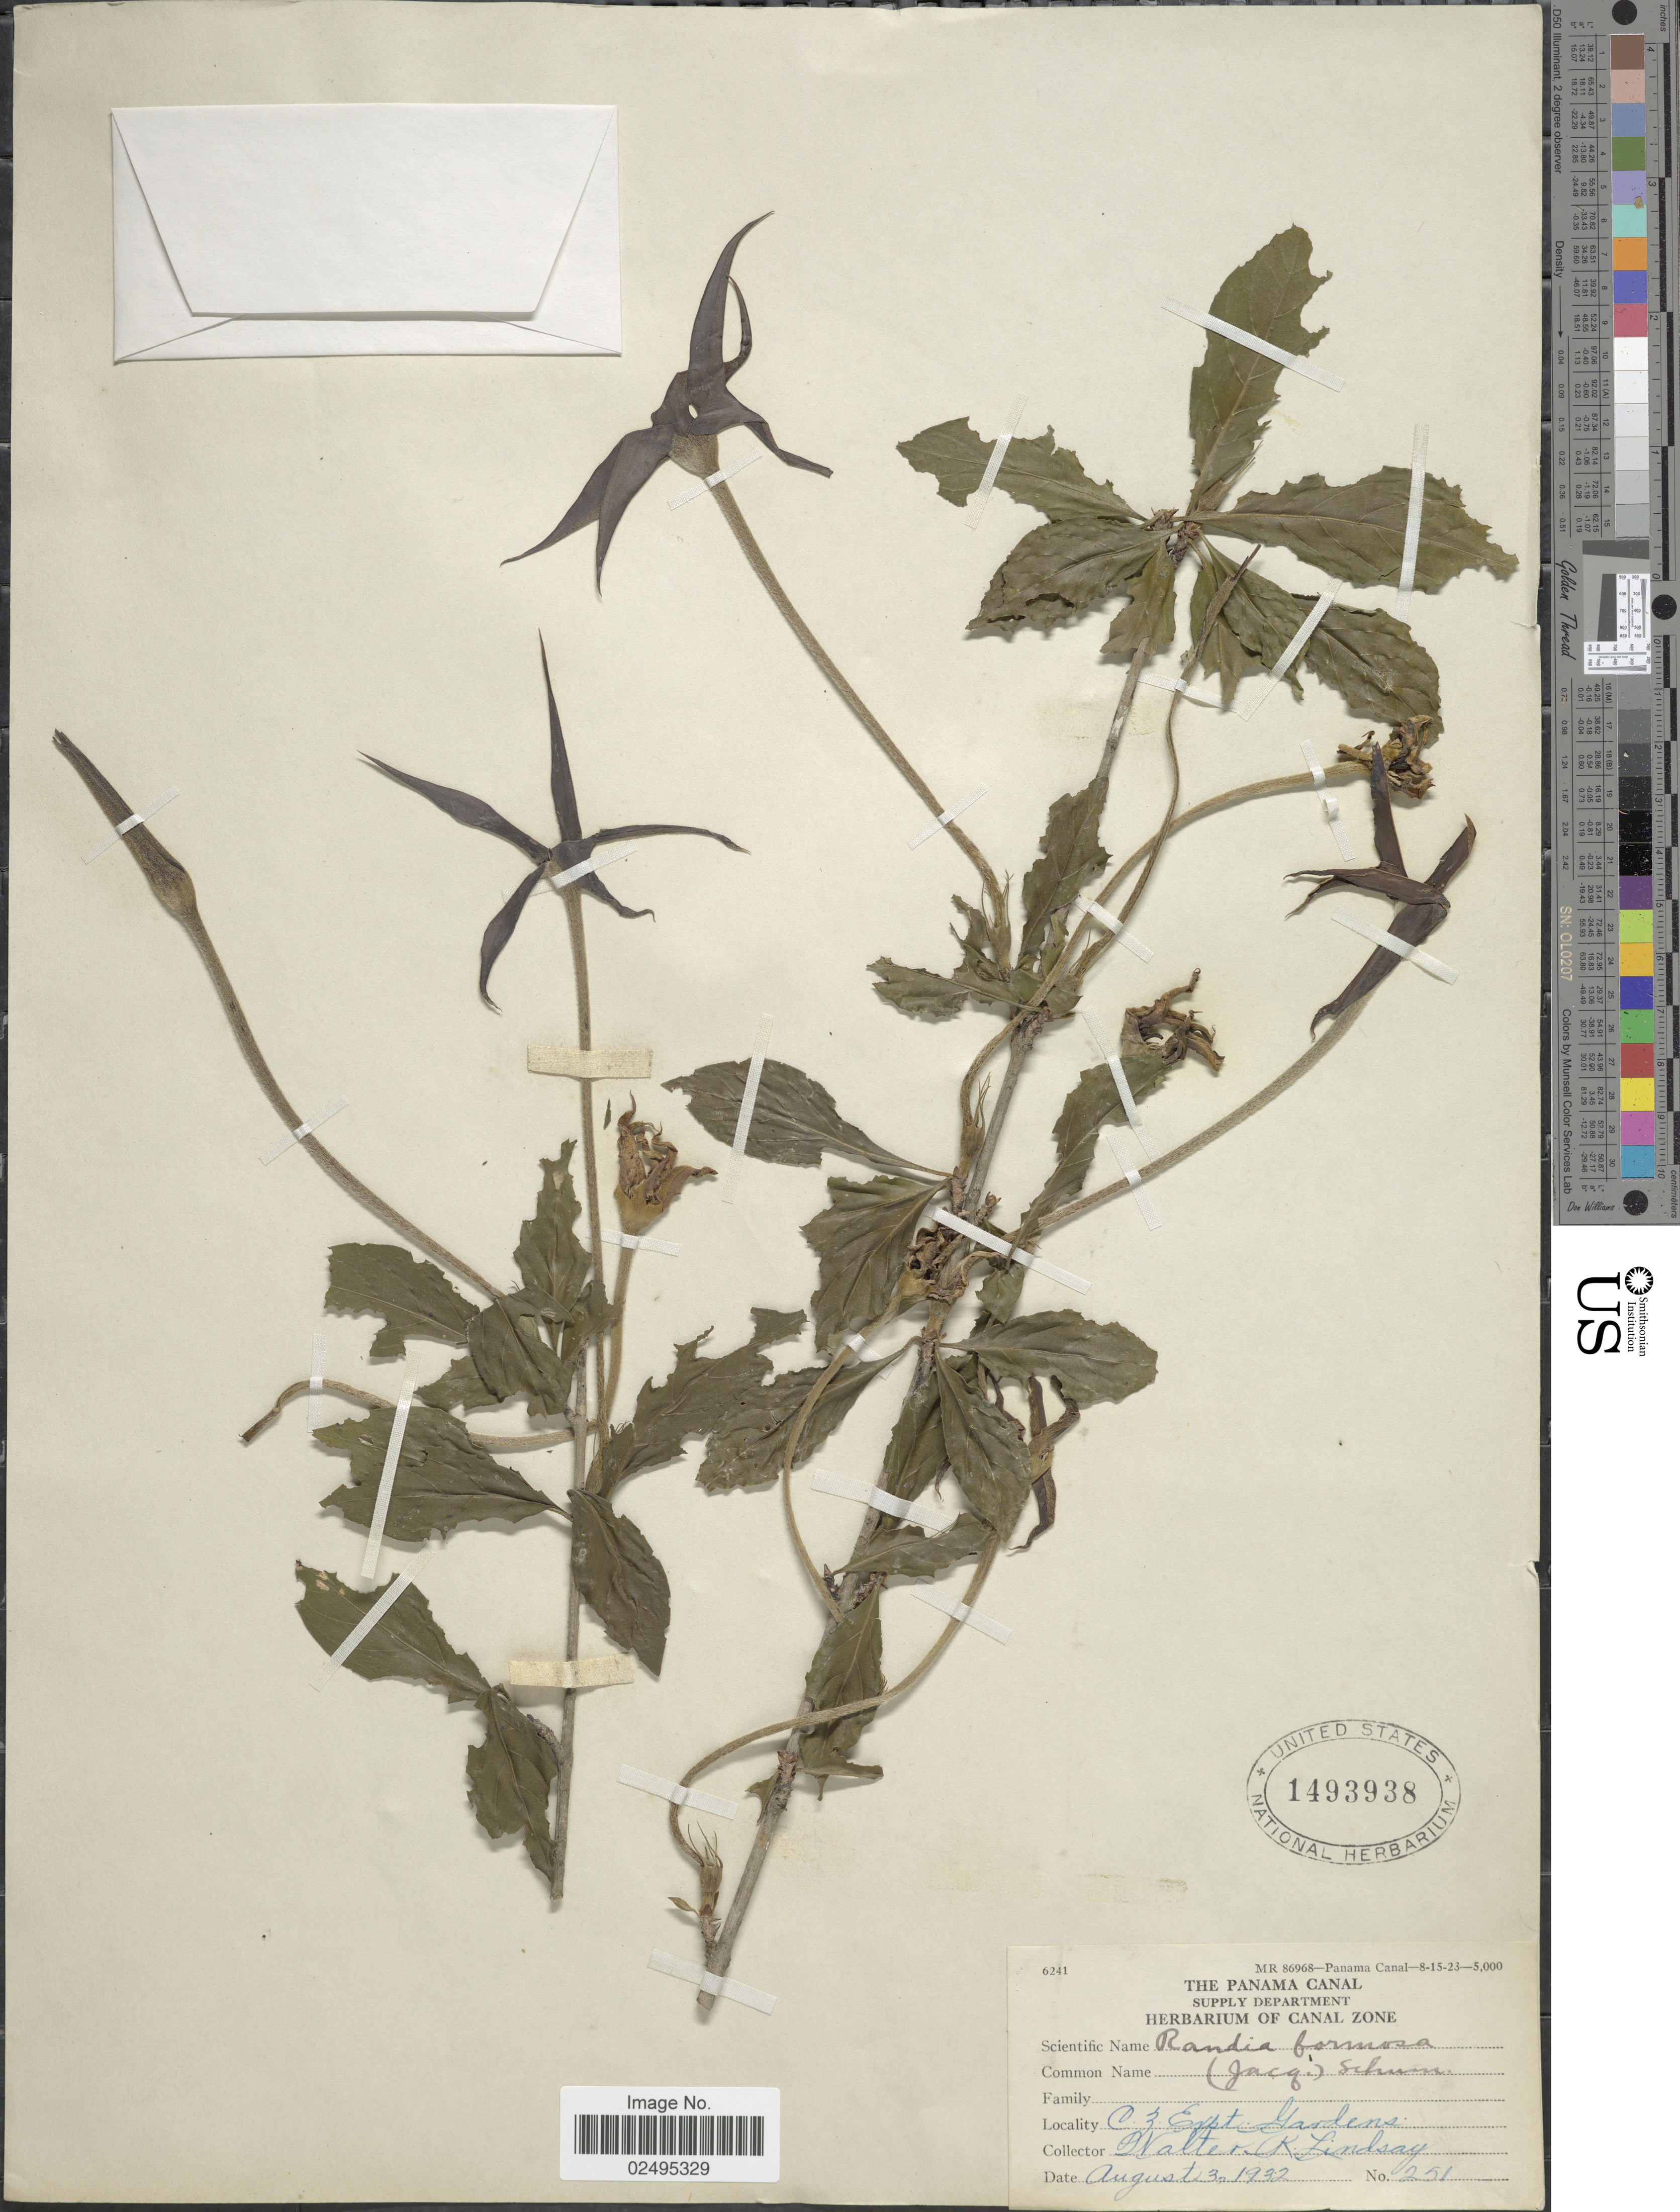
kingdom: Plantae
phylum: Tracheophyta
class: Magnoliopsida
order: Gentianales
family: Rubiaceae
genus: Rosenbergiodendron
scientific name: Rosenbergiodendron formosum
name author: (Jacq.) Fagerl.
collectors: W. Lindsay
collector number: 251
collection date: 1932-08-03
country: Panama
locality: The Panama Canal, C.E. Expt. Gardens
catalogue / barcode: US 1493938